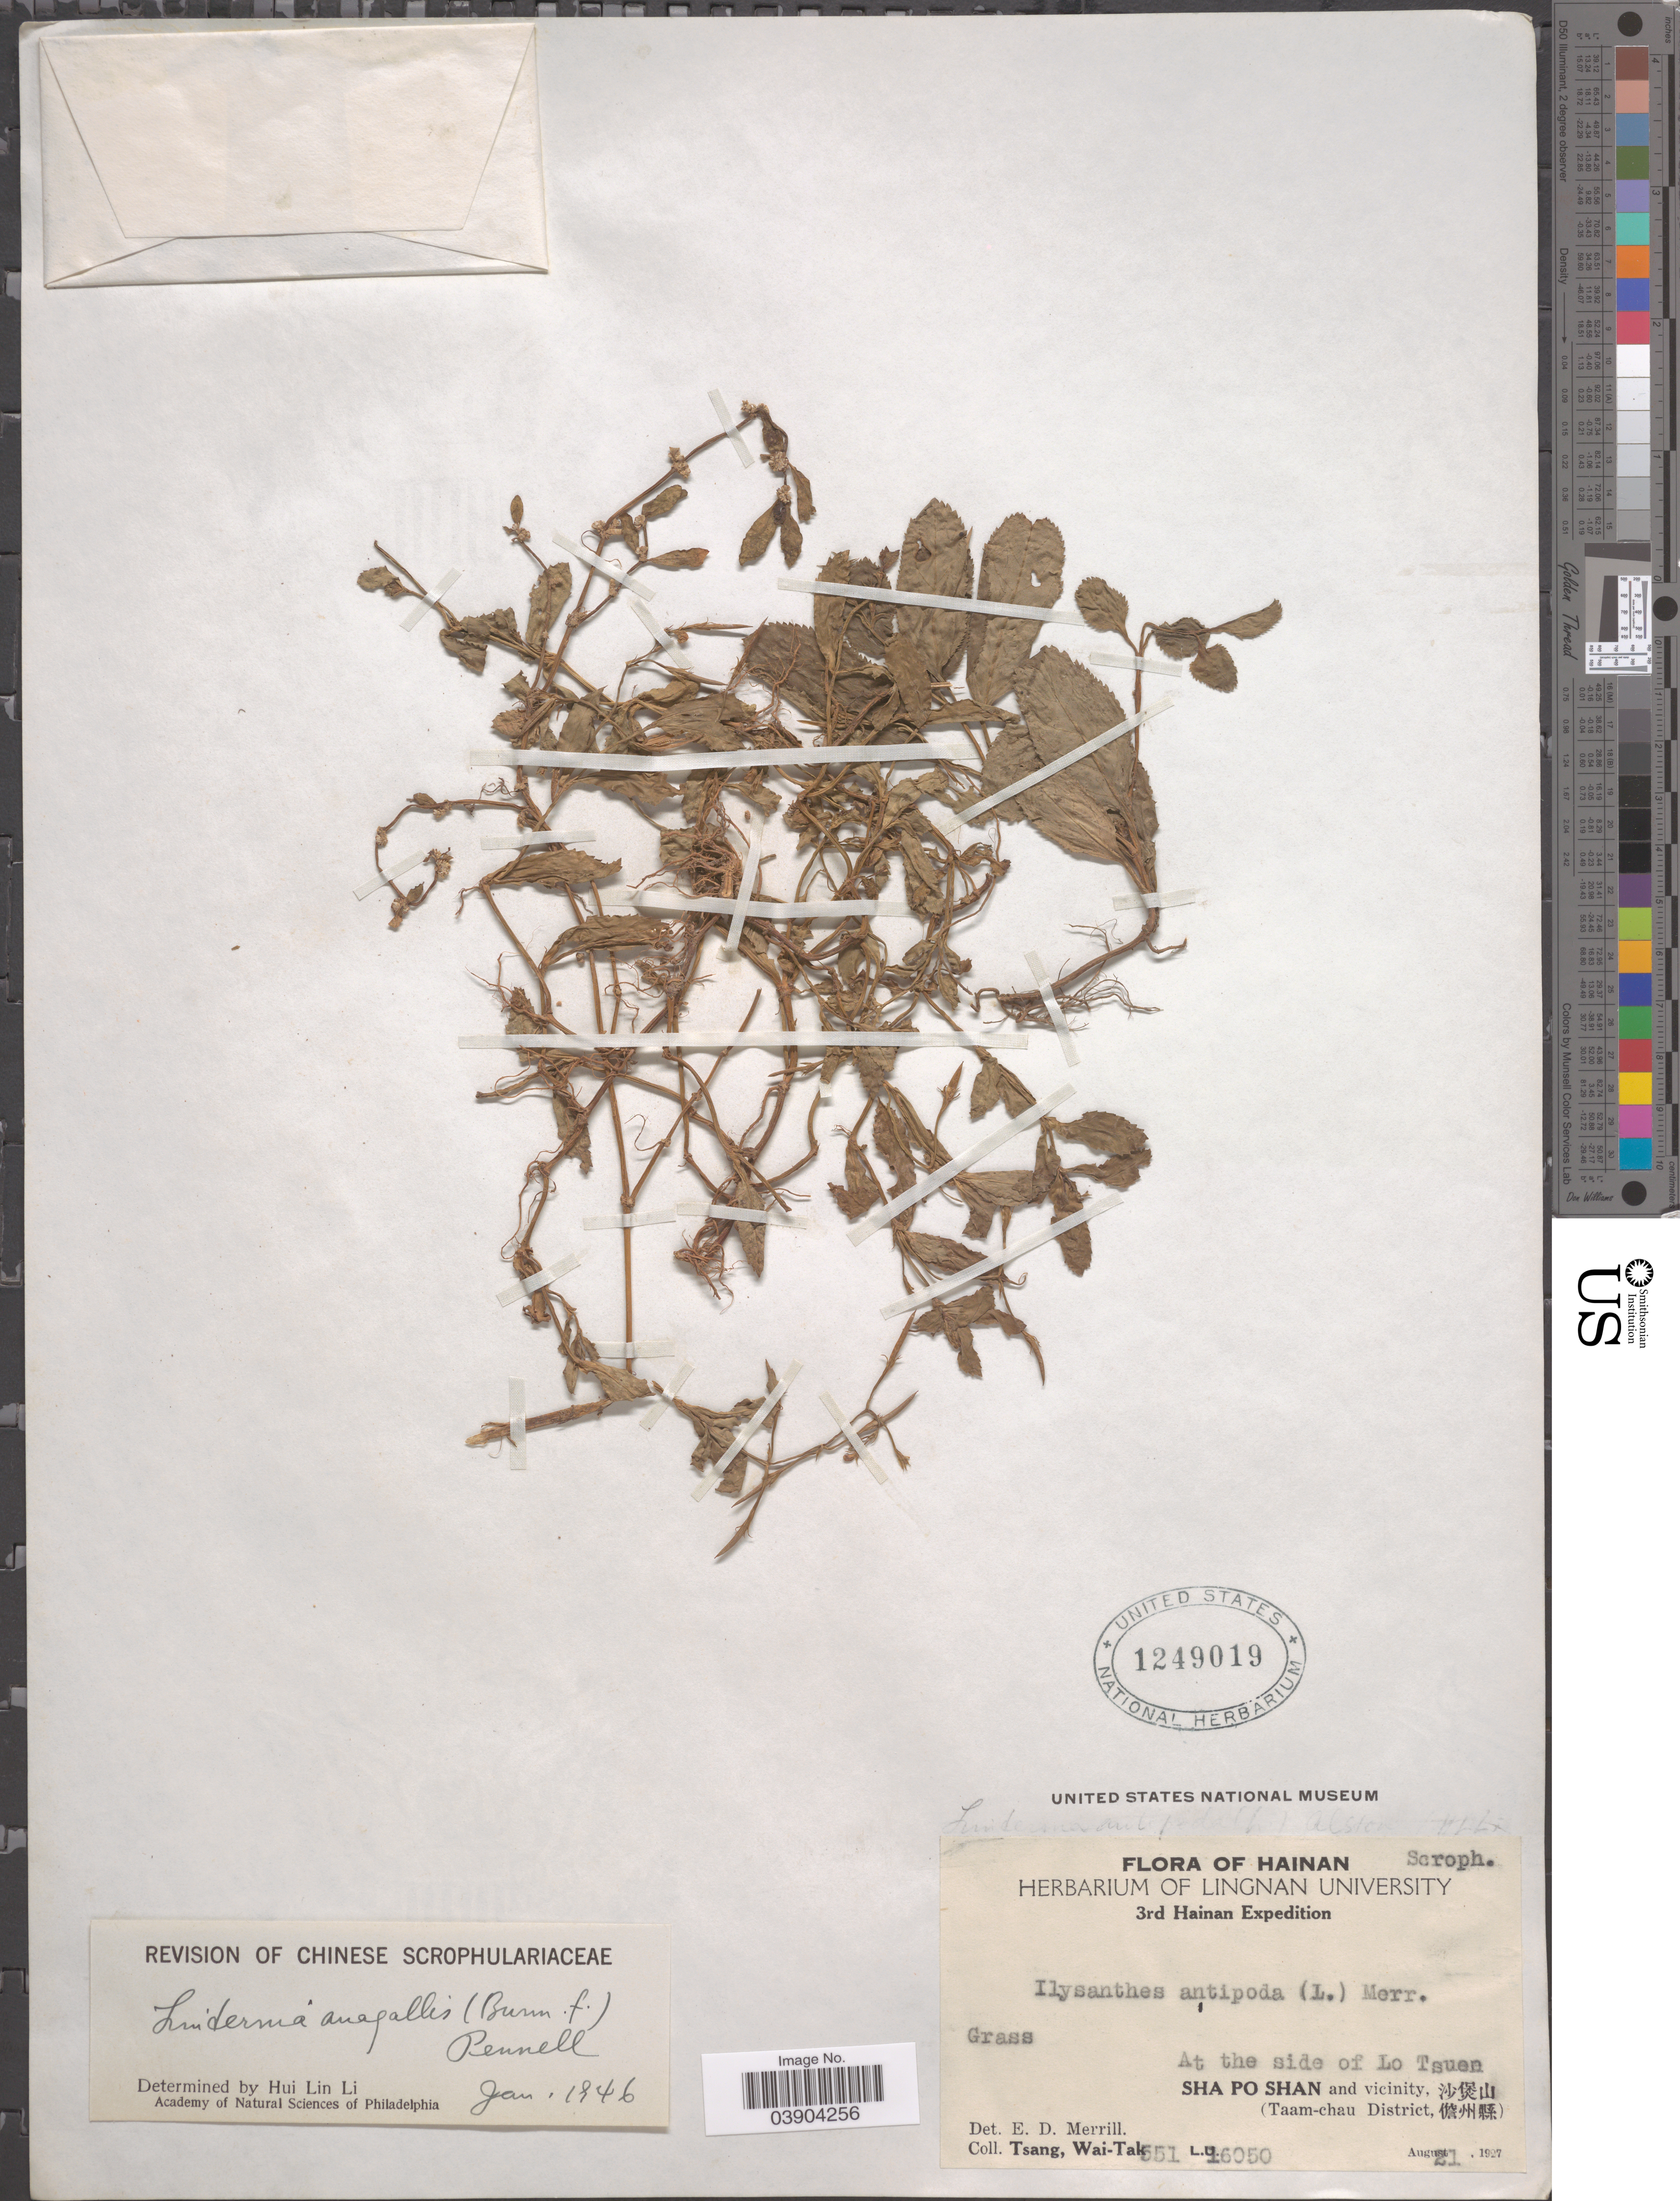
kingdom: Plantae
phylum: Tracheophyta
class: Magnoliopsida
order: Lamiales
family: Linderniaceae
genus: Lindernia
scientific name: Lindernia anagallis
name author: (Burm. f.) Pennell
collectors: W. T. Tsang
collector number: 551L.U.16050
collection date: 1927-08-21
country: China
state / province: Hainan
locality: At the side of Lo Tsuen. Sha Po Shan and vicinity, X. (Taam-chau District, X).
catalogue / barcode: US 1249019